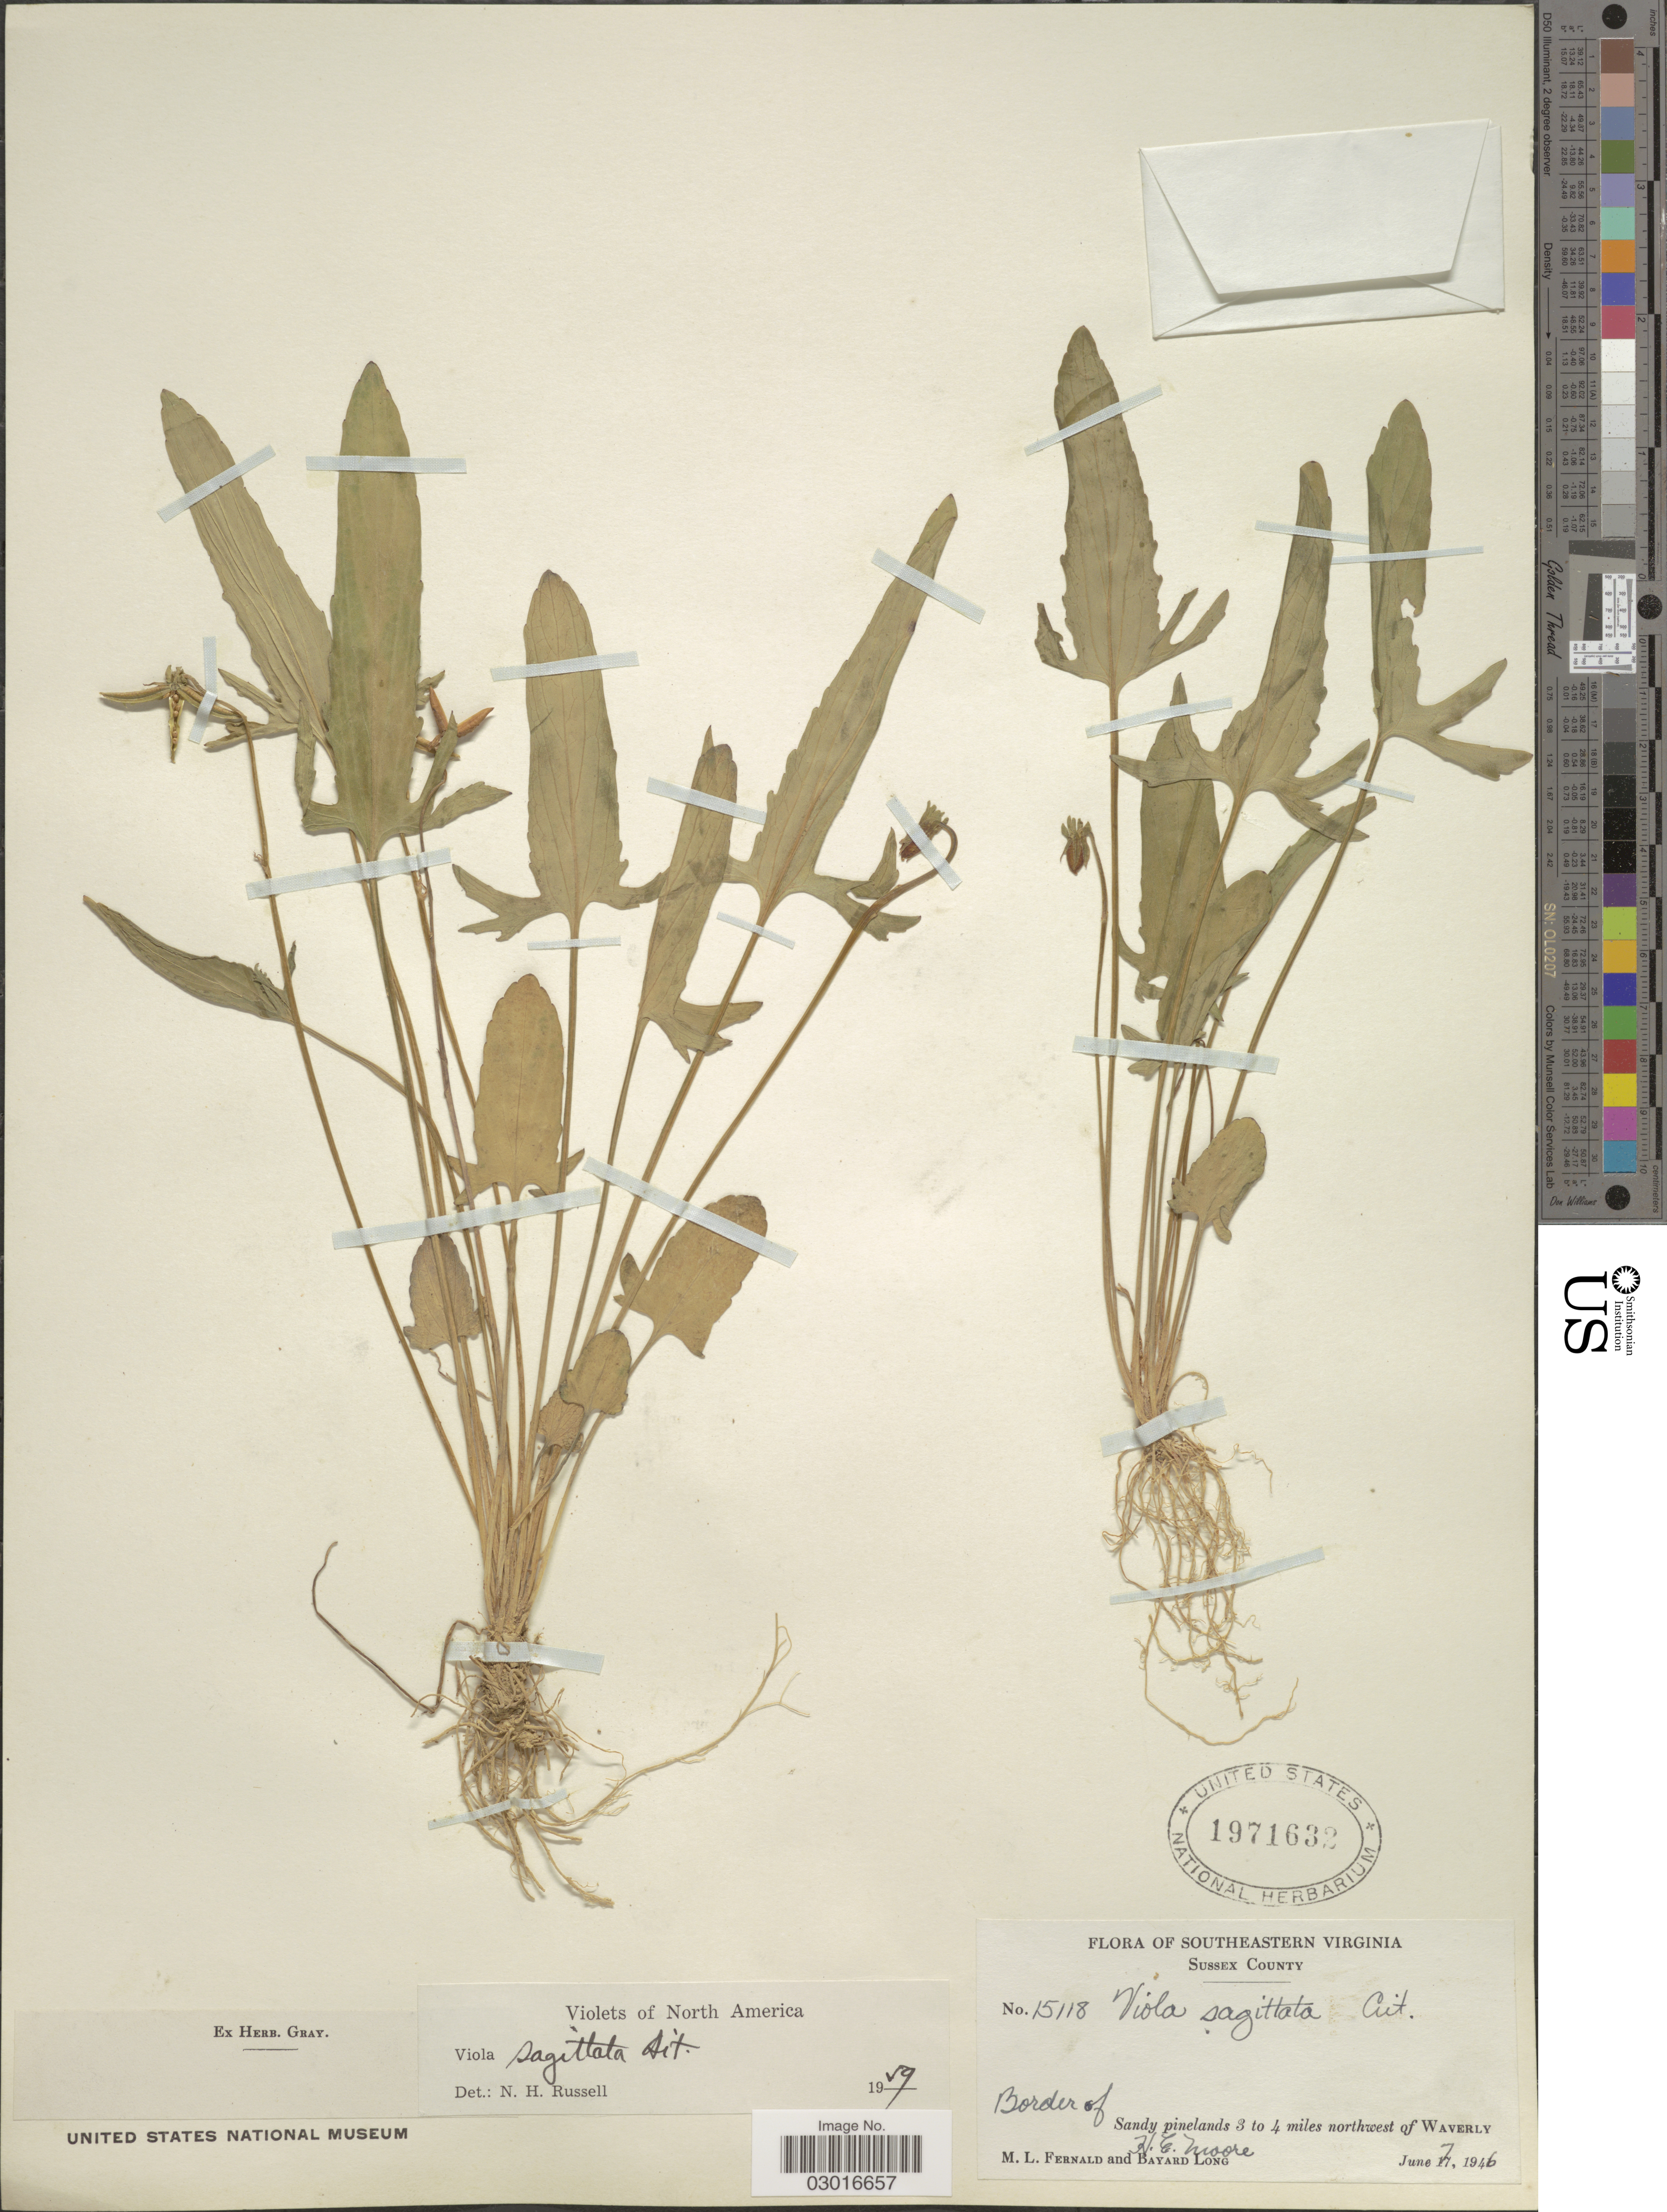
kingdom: Plantae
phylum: Tracheophyta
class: Magnoliopsida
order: Malpighiales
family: Violaceae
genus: Viola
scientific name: Viola sagittata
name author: Aiton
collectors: M. L. Fernald, B. Long & H. Moore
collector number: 15118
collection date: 1946-06-07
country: United States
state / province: Virginia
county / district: Sussex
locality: Southeastern Virginia. Sussex County. Border of Sandy pinelands 3 to 4 miles northwest of Waverly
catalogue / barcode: US 1971632